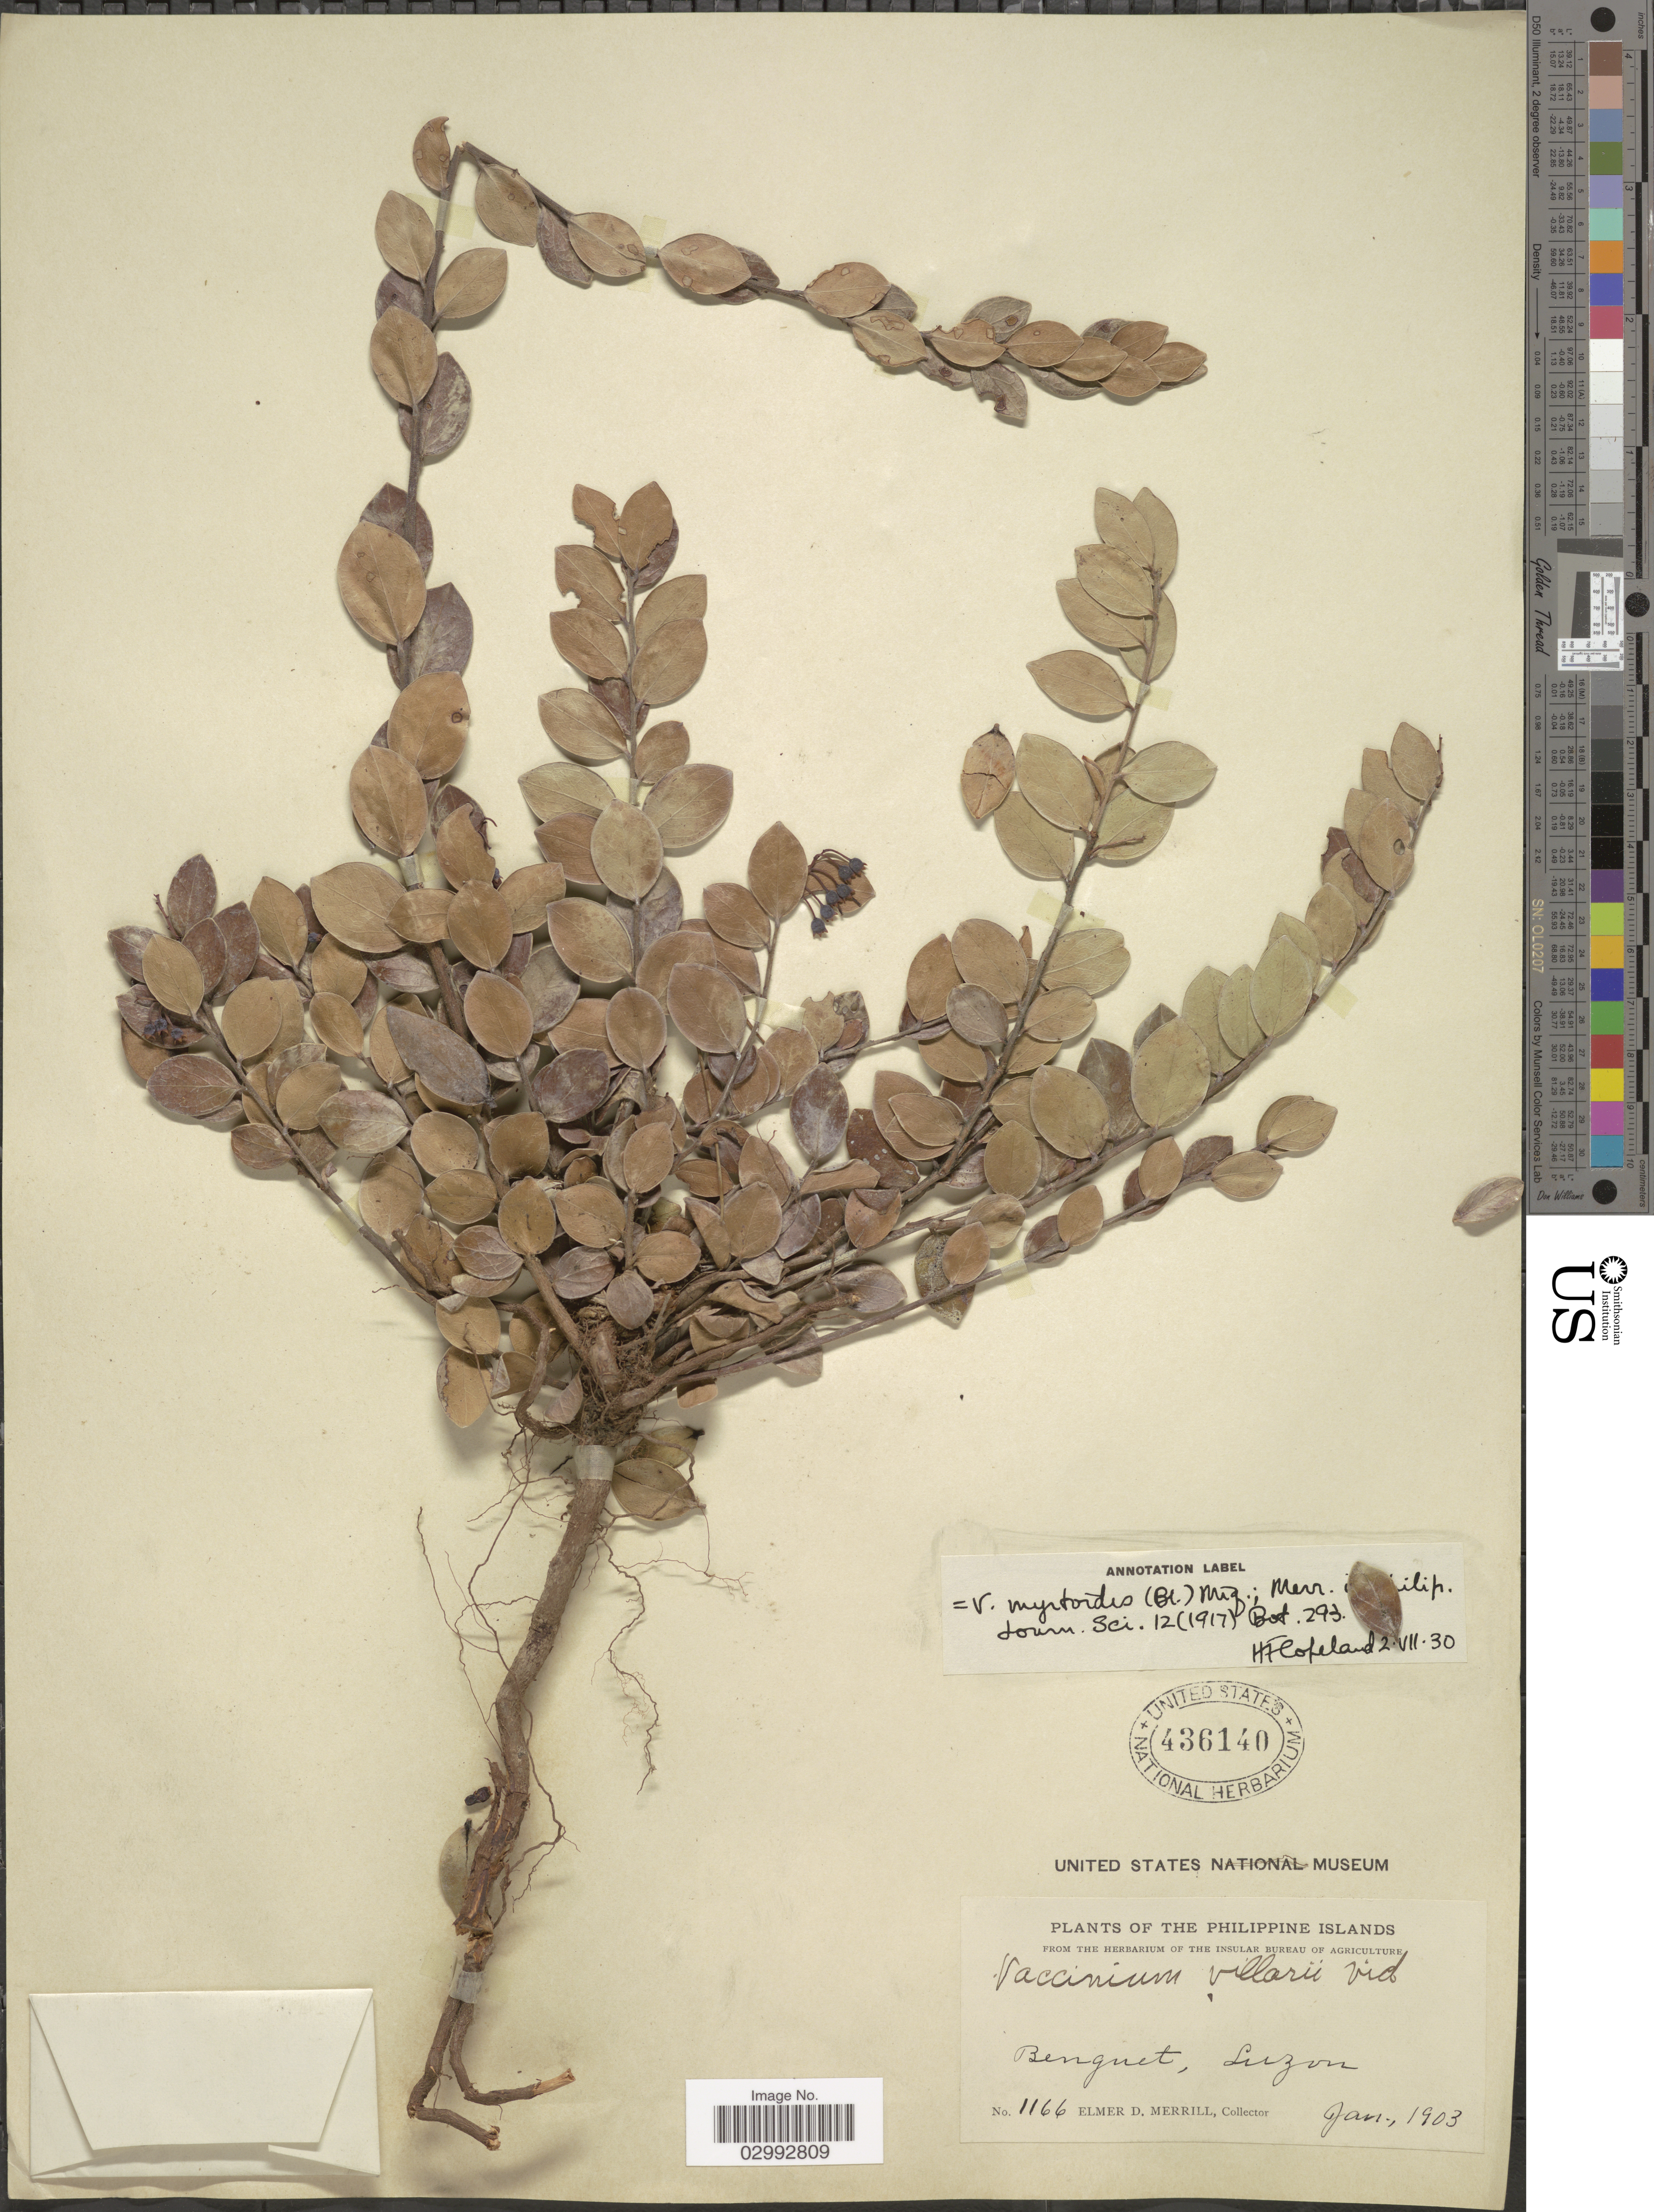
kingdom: Plantae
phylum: Tracheophyta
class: Magnoliopsida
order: Ericales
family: Ericaceae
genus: Vaccinium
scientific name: Vaccinium myrtoides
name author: Miq.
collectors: E. D. Merrill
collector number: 1166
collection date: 1903-01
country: Philippines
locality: Philippine Islands. Benguet, Luzon.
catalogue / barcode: US 436140